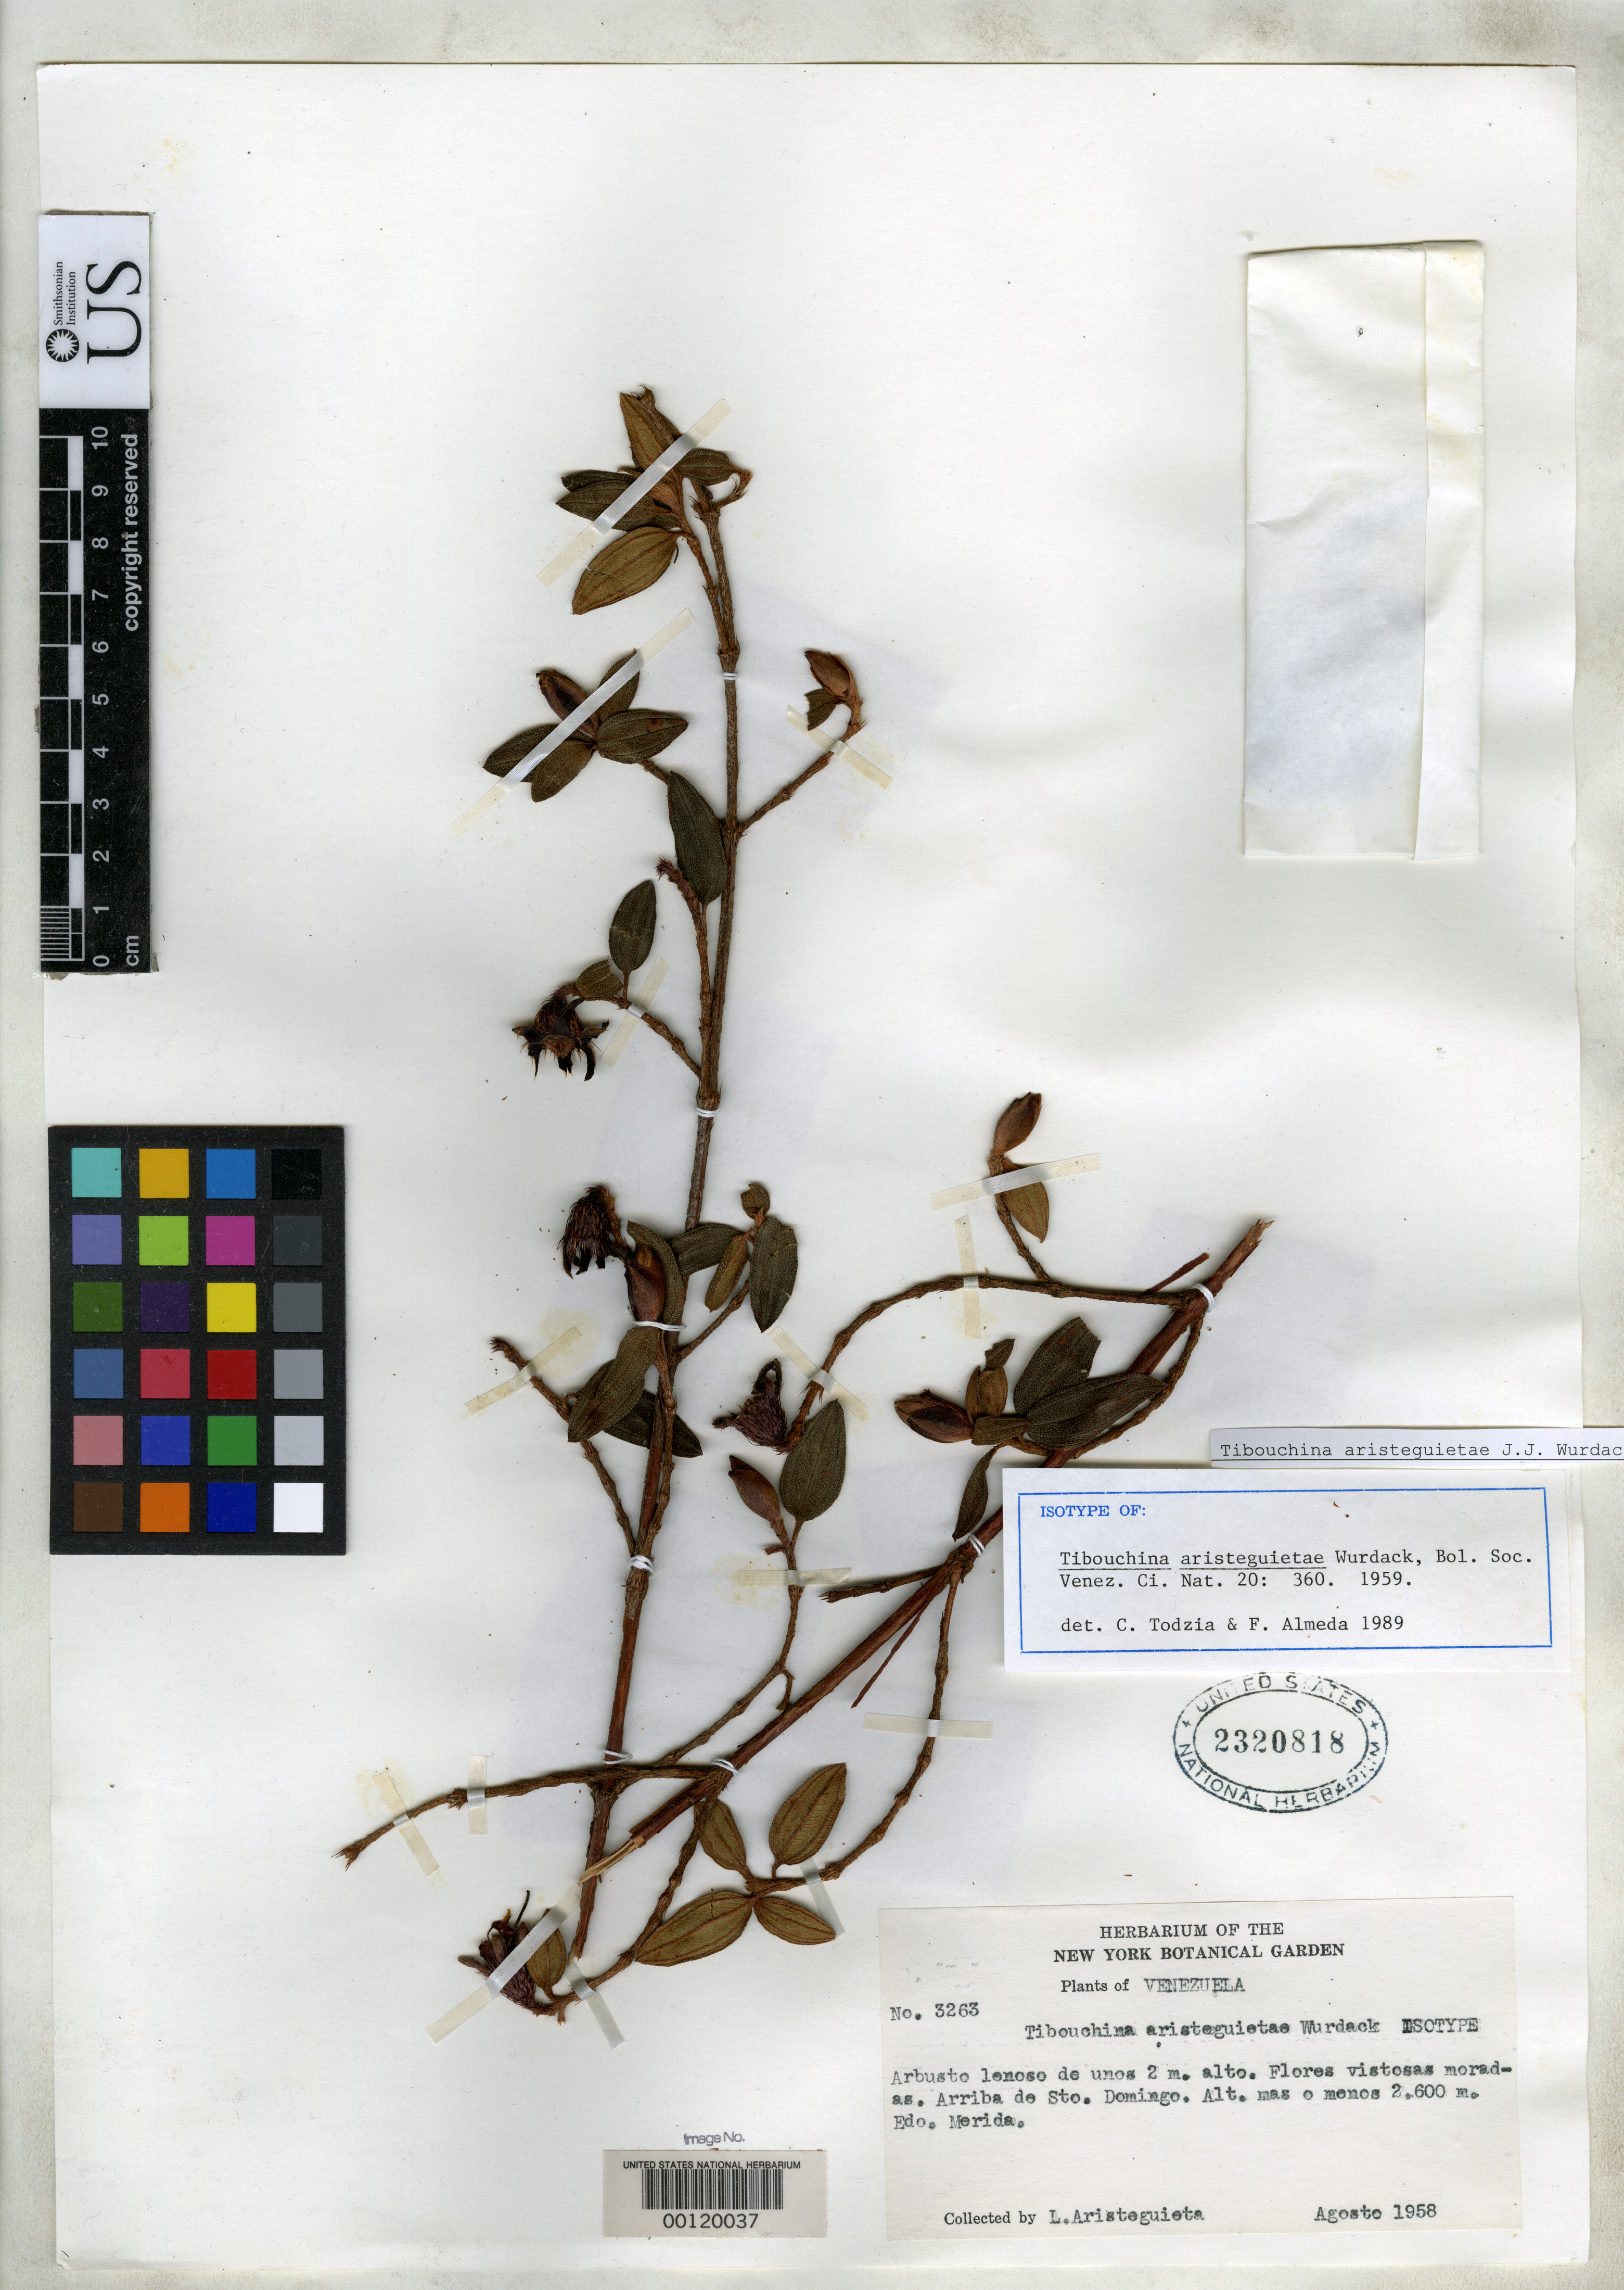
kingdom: Plantae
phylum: Tracheophyta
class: Magnoliopsida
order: Myrtales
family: Melastomataceae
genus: Tibouchina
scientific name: Tibouchina aristeguietae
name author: Wurdack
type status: Isotype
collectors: L. Aristeguieta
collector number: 3263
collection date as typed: Aug 1958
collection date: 1958-08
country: Venezuela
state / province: Mérida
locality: Above Santo Domingo.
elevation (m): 2600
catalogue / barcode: US 2320818